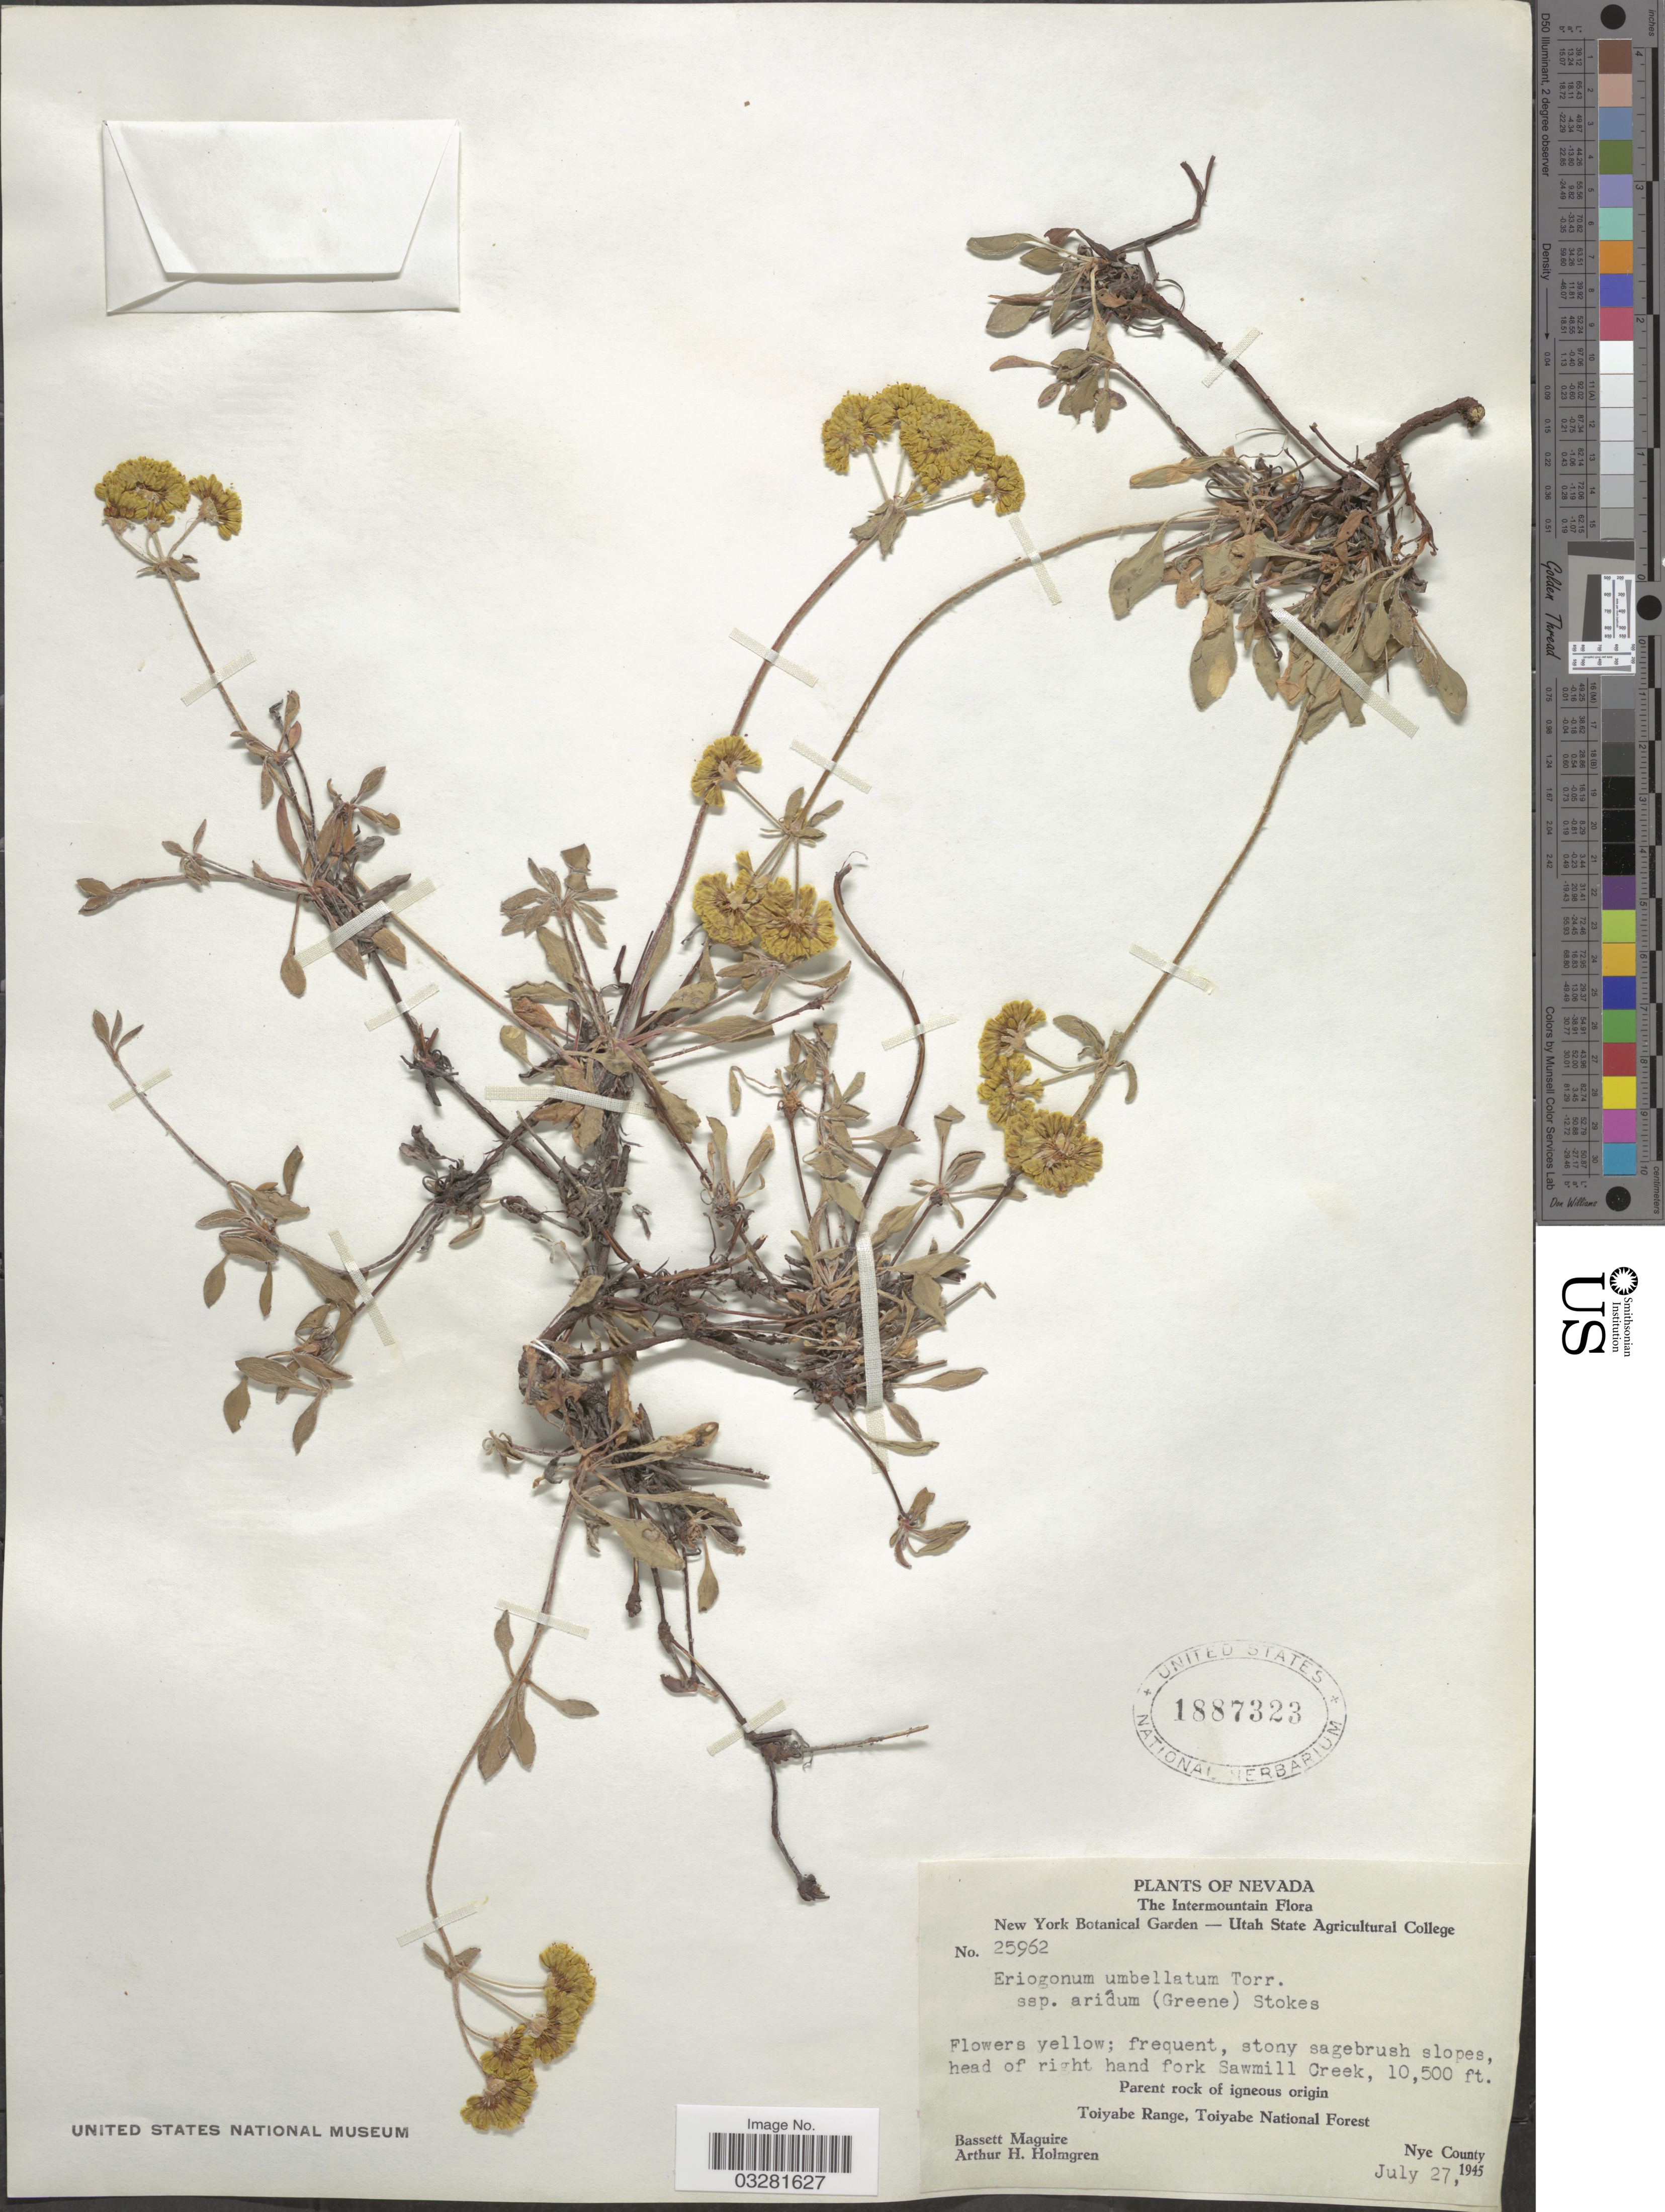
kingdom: Plantae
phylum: Tracheophyta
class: Magnoliopsida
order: Caryophyllales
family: Polygonaceae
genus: Eriogonum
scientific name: Eriogonum umbellatum var. intectum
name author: A. Nelson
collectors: B. Maguire & A. H. Holmgren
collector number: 25962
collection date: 1945-07-27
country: United States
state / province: Nevada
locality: The Intermountain. Head of right hand fork Sawmill Creek. Toiyabe Range, Toiyabe National Forest. Nye County.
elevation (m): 3200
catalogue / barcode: US 1887323